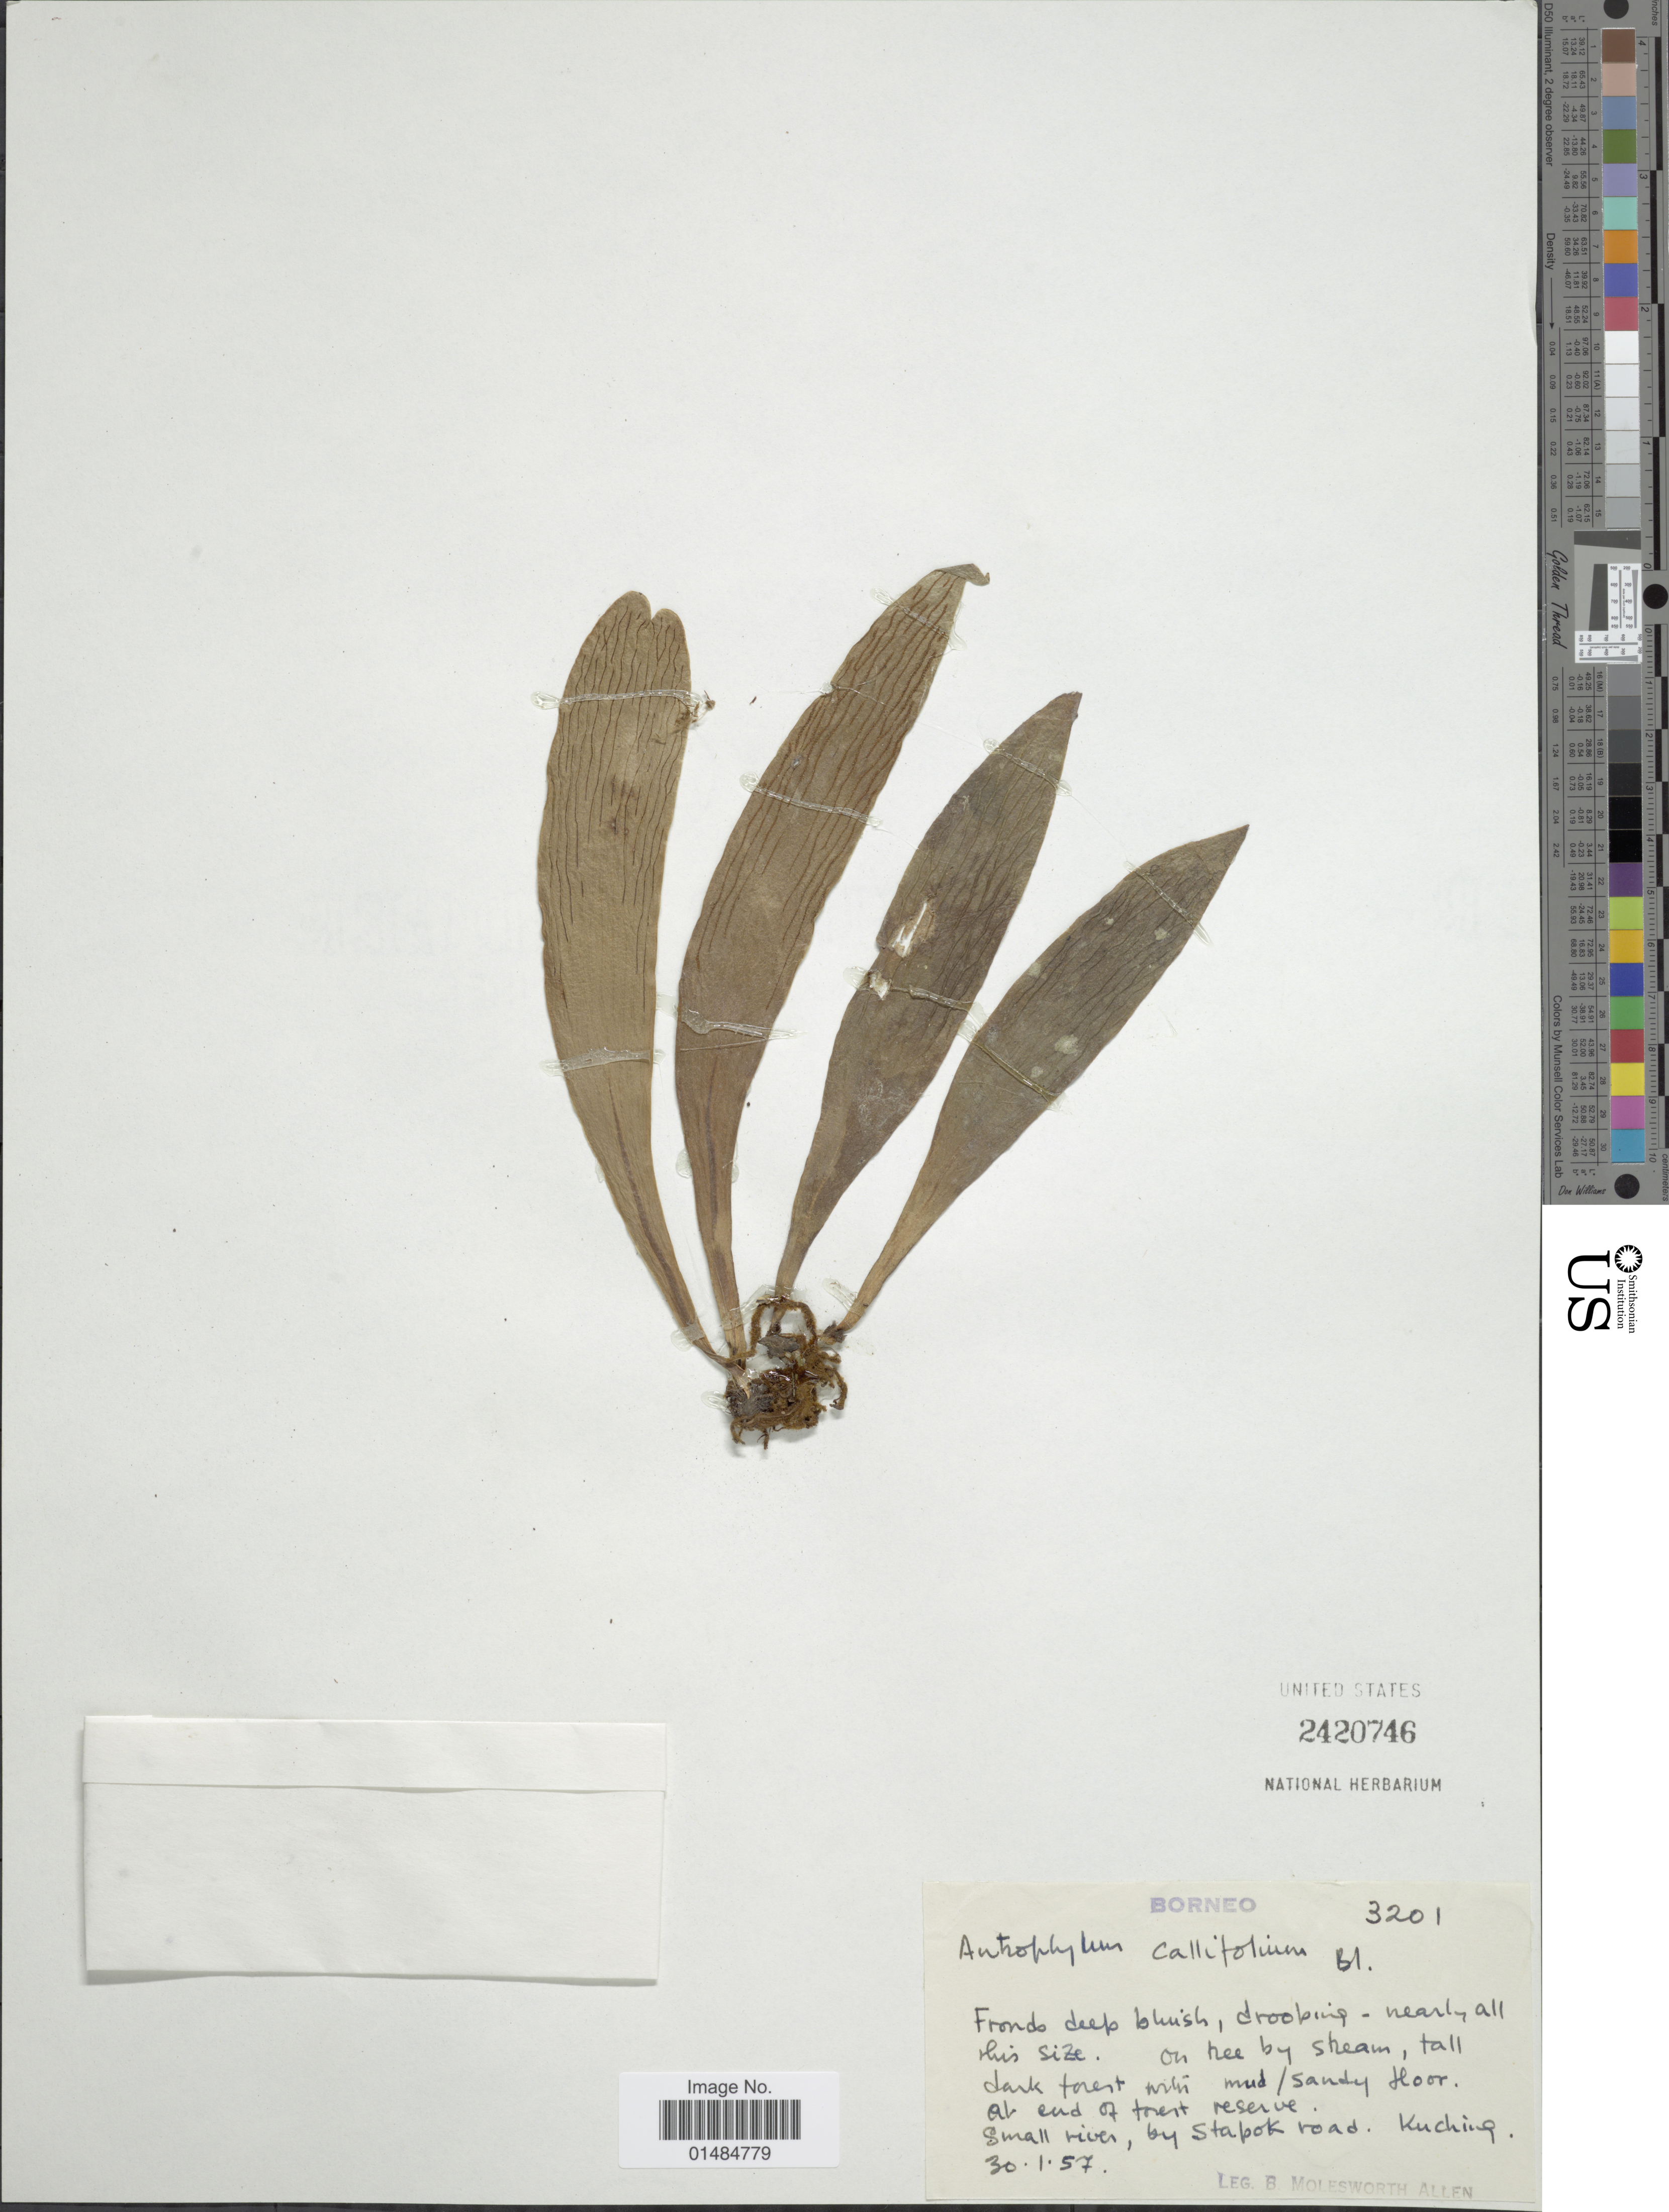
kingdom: Plantae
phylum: Tracheophyta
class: Polypodiopsida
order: Polypodiales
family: Pteridaceae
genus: Antrophyum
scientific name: Antrophyum callifolium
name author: Blume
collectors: B. E. G. Molesworth-Allen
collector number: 3201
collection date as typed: Transcribed d/m/y: 30/1/57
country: Malaysia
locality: Borneo. Small river by Stapok road, Kuching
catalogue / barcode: US 2420746